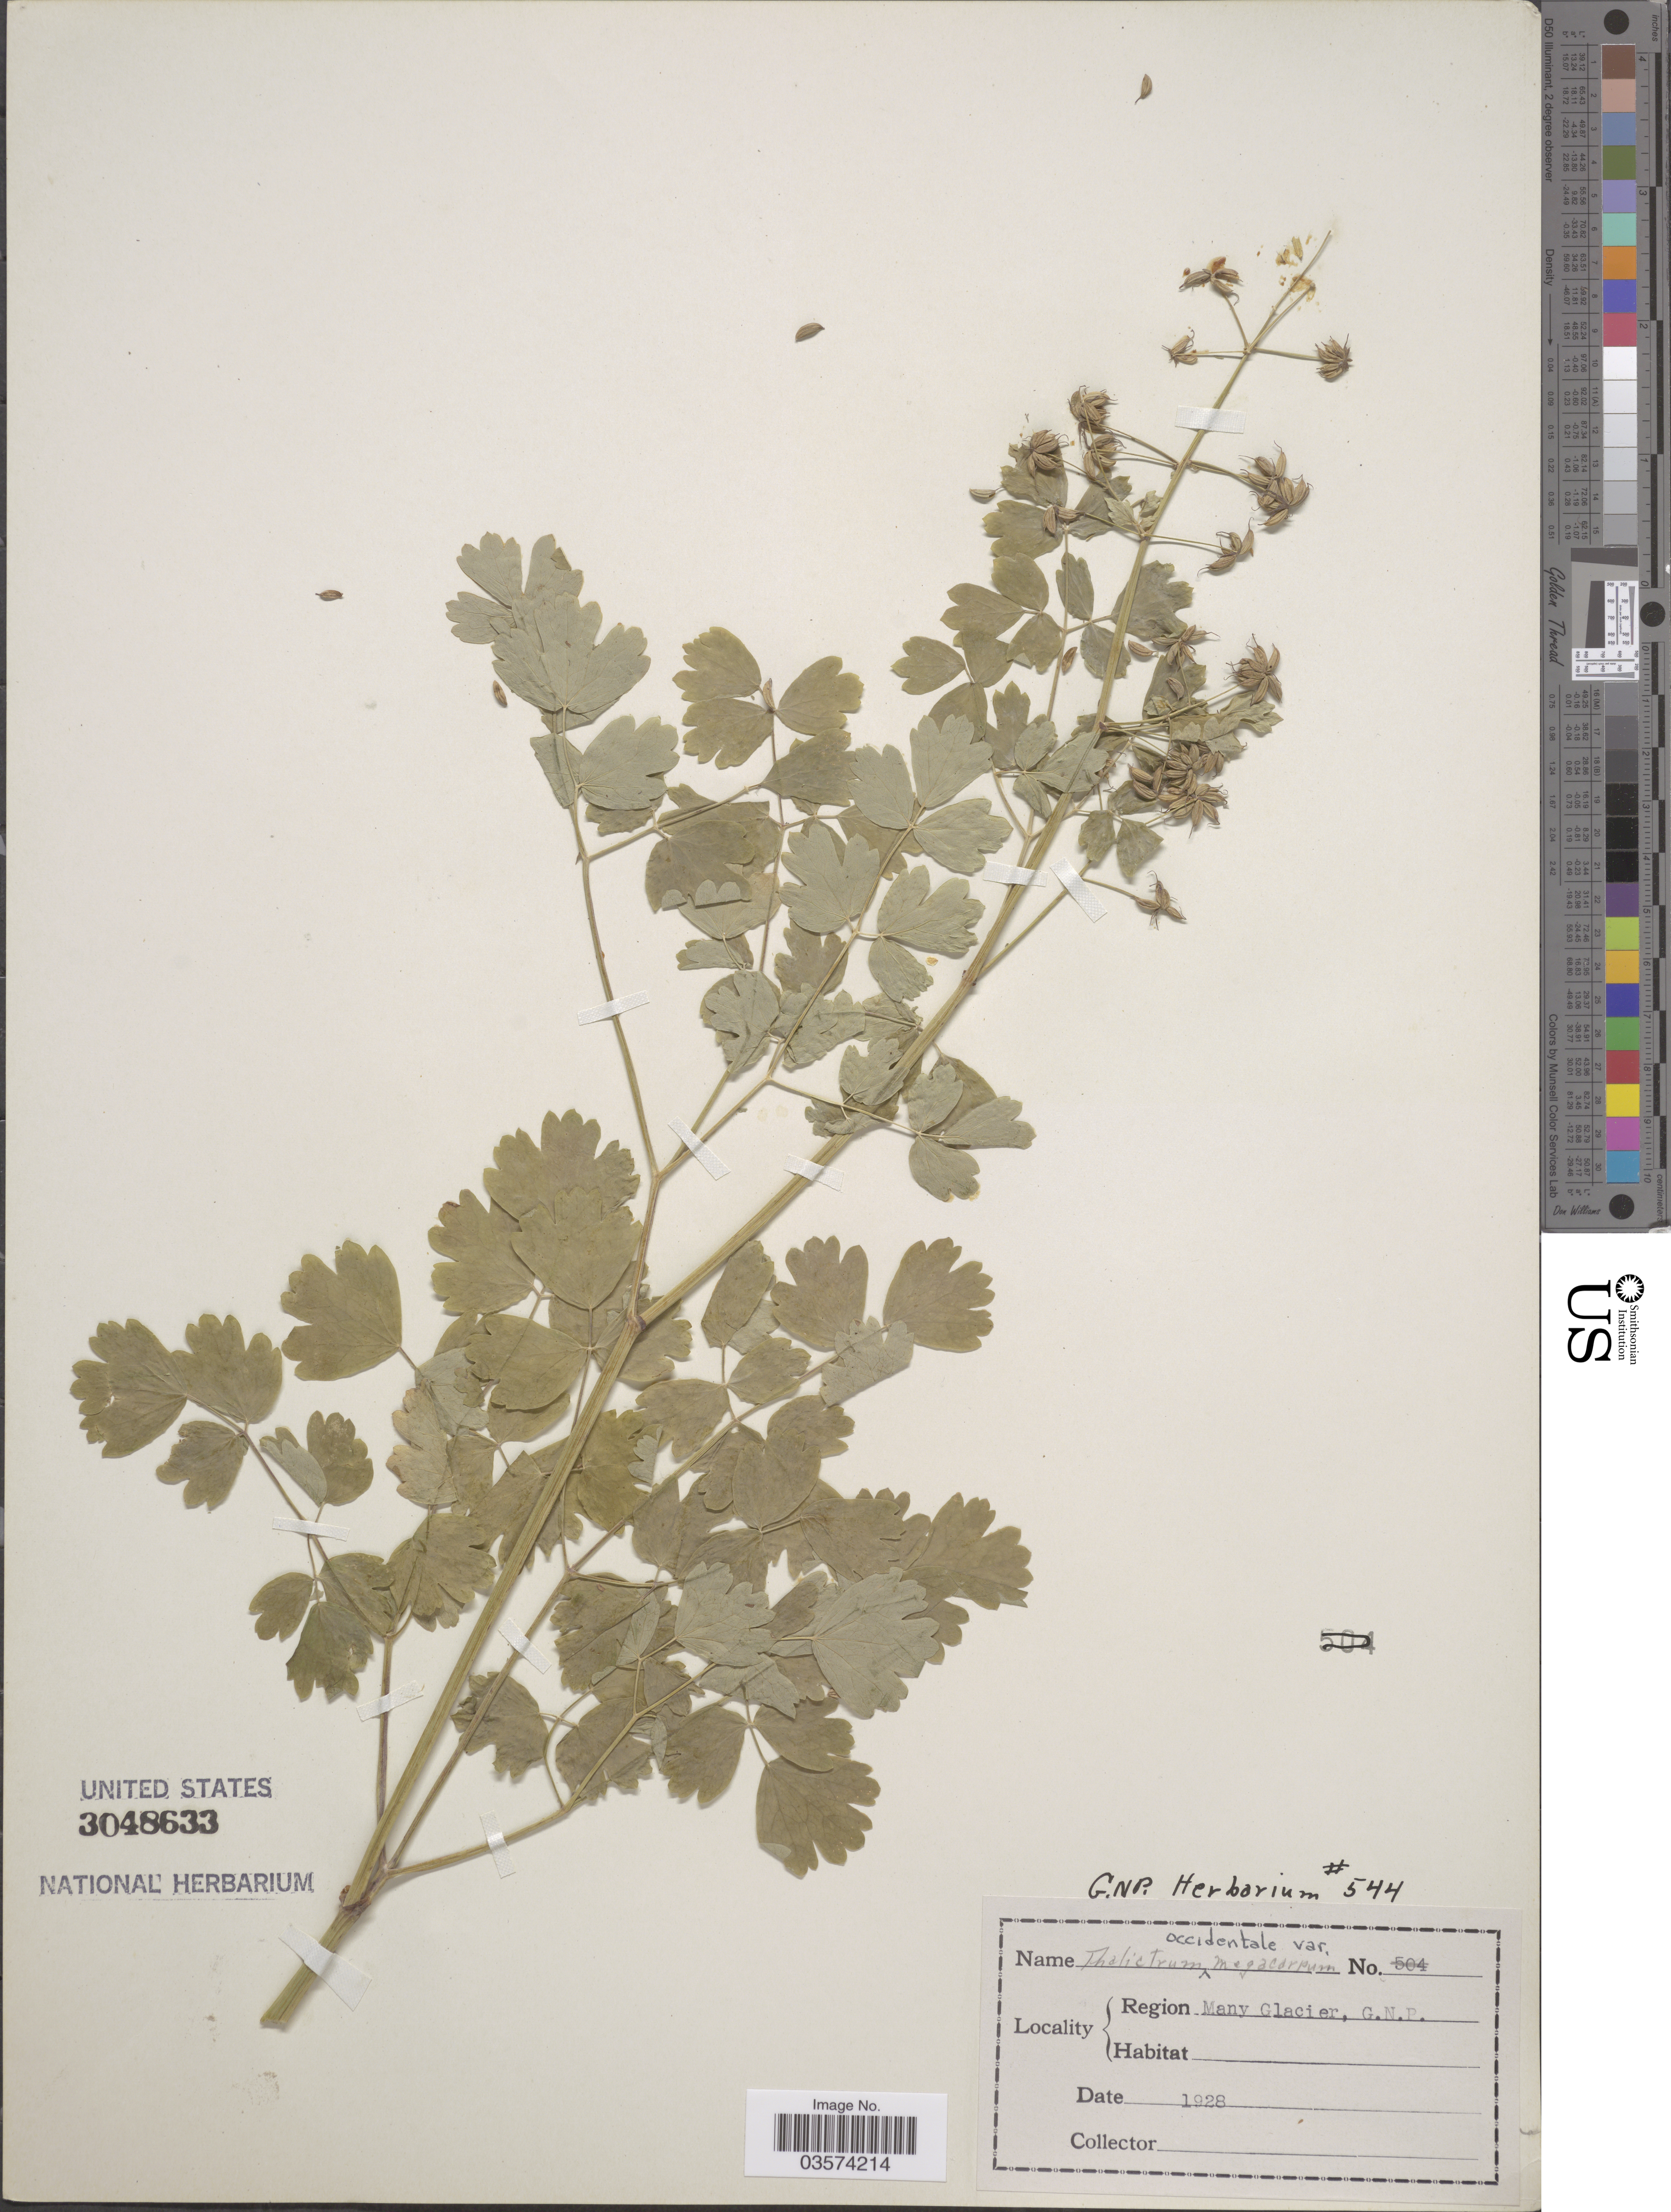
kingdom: Plantae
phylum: Tracheophyta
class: Magnoliopsida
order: Ranunculales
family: Ranunculaceae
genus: Thalictrum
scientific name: Thalictrum occidentale var. megacarpum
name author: (Torr. ex Rydb.) H. St. John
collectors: ex herb. G. N. P.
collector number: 544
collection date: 1928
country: United States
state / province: Montana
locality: Region Many Glacier, G.N.P.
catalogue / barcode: US 3048633